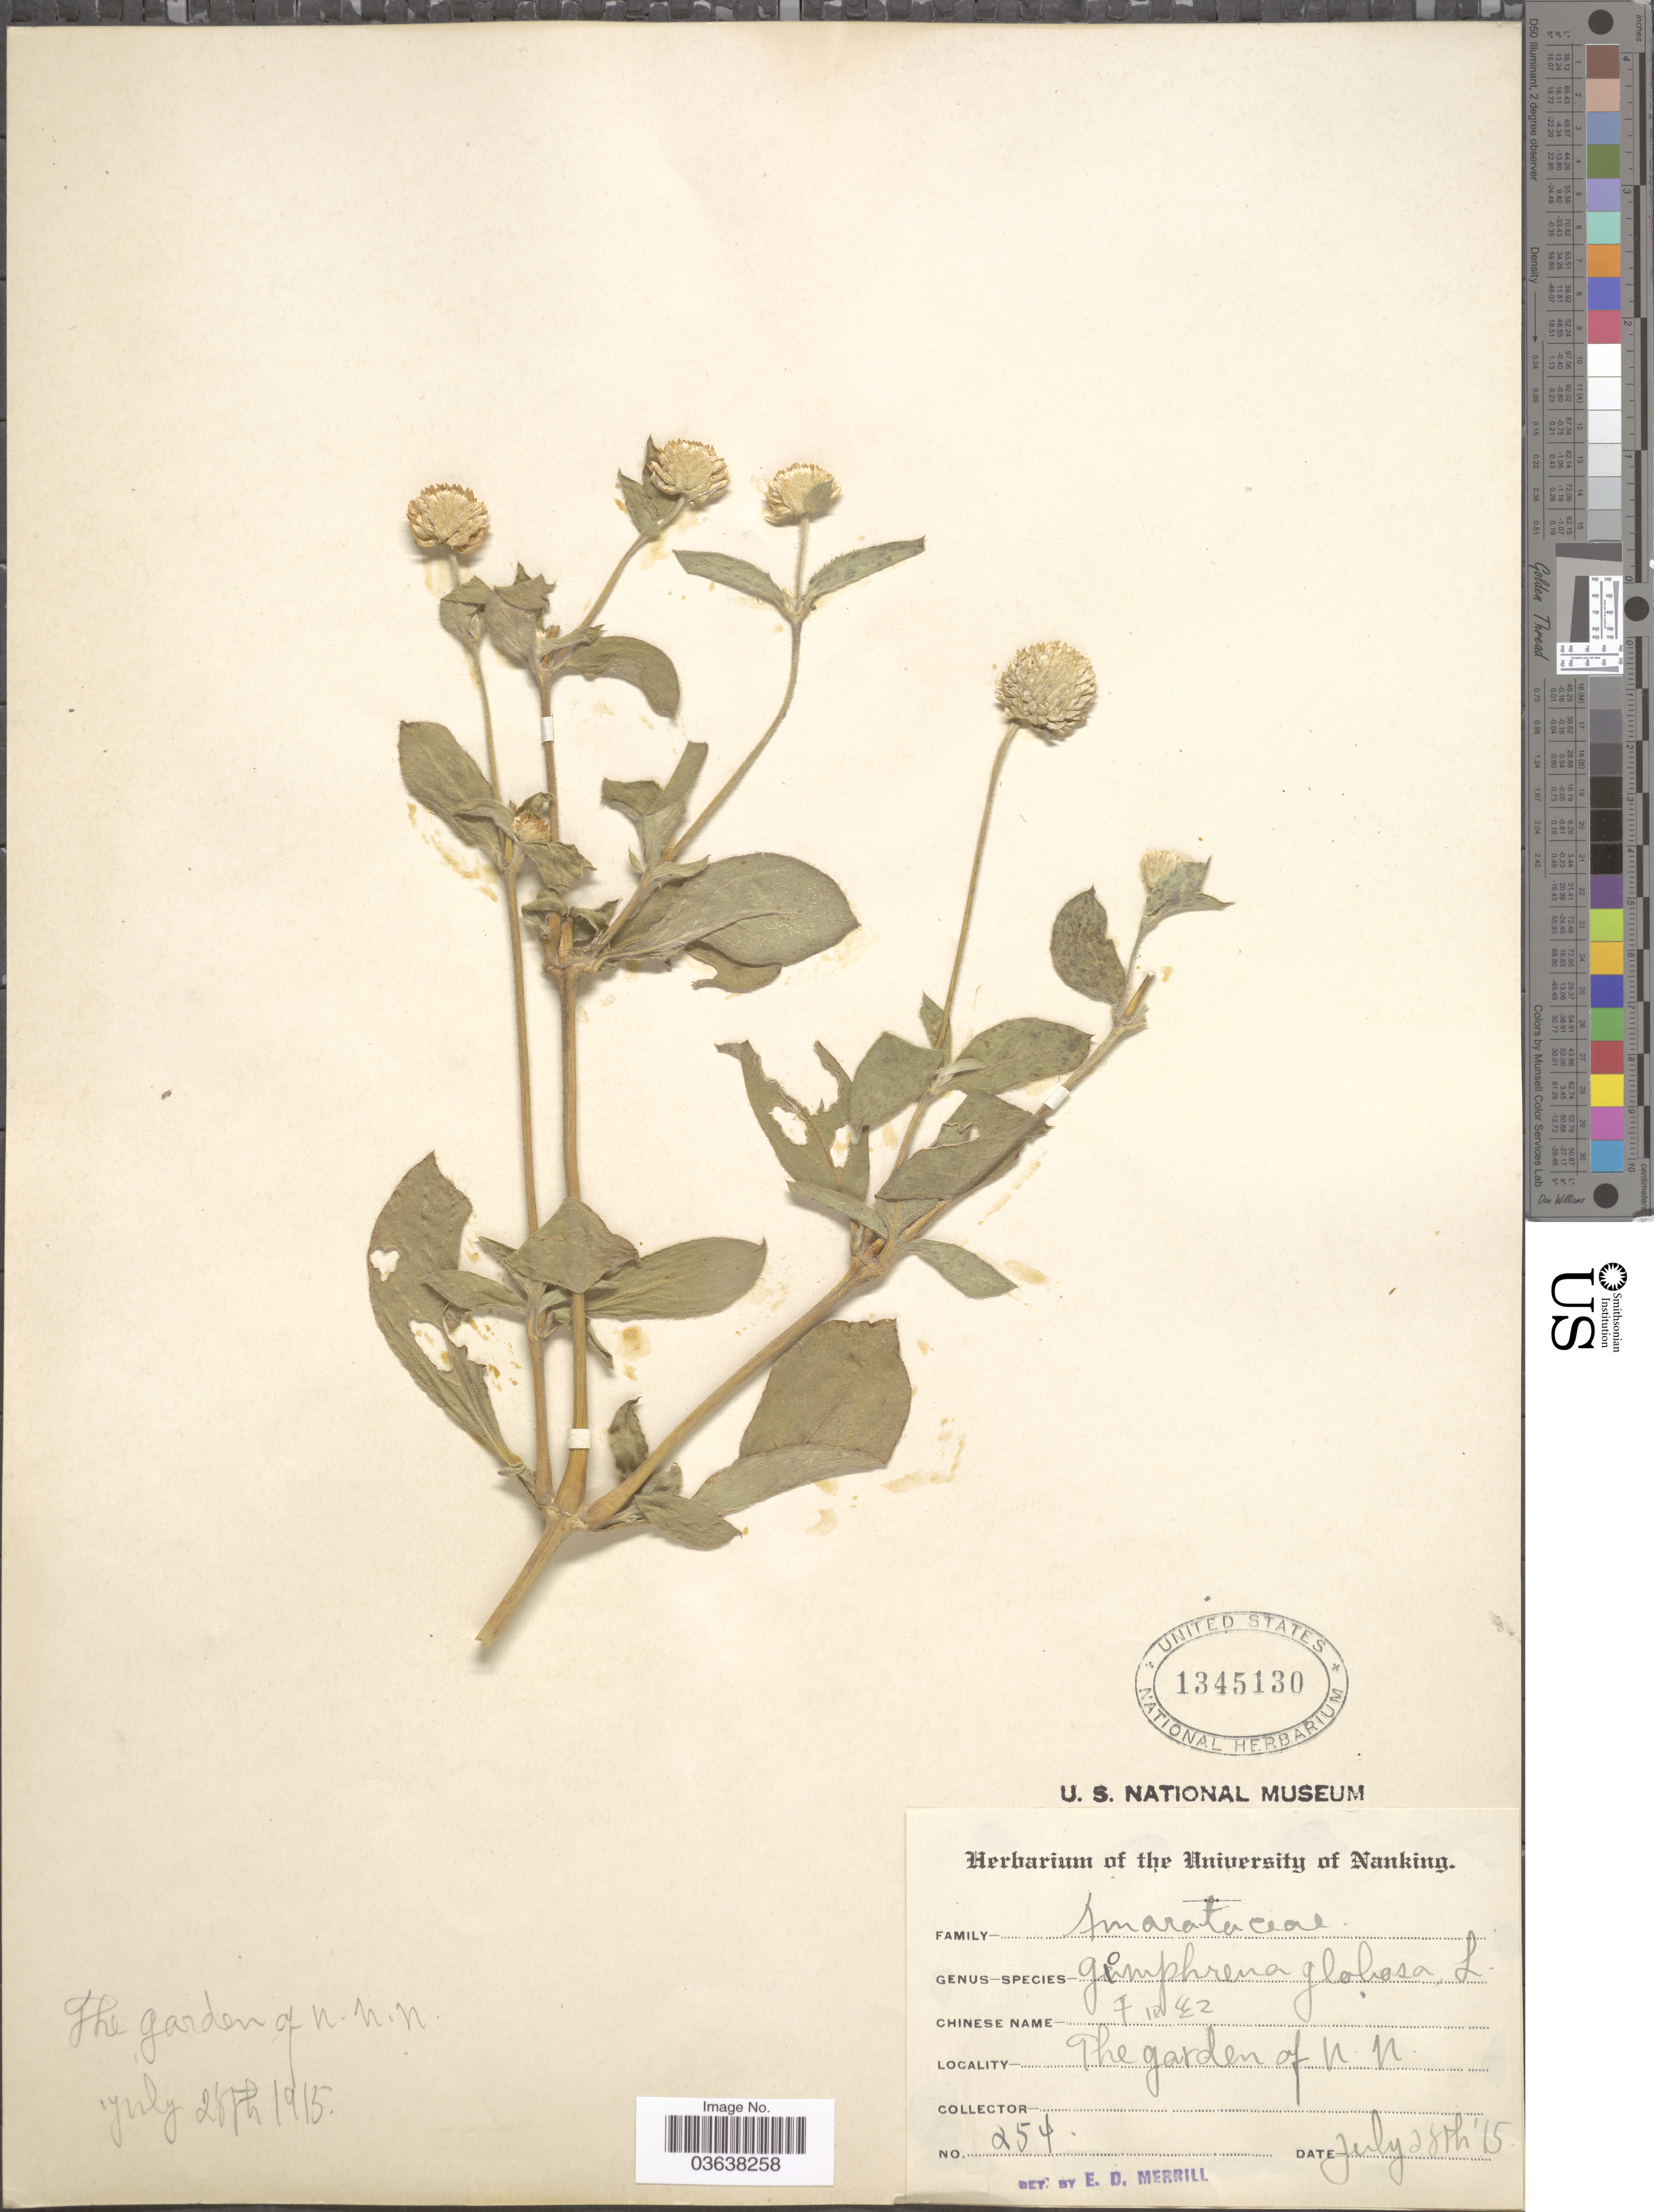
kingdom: Plantae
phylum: Tracheophyta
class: Magnoliopsida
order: Caryophyllales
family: Amaranthaceae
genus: Gomphrena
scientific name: Gomphrena globosa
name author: L.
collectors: ex herb. University of Nanking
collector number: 254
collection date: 1915-07-28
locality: The garden of N. N.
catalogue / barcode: US 1345130